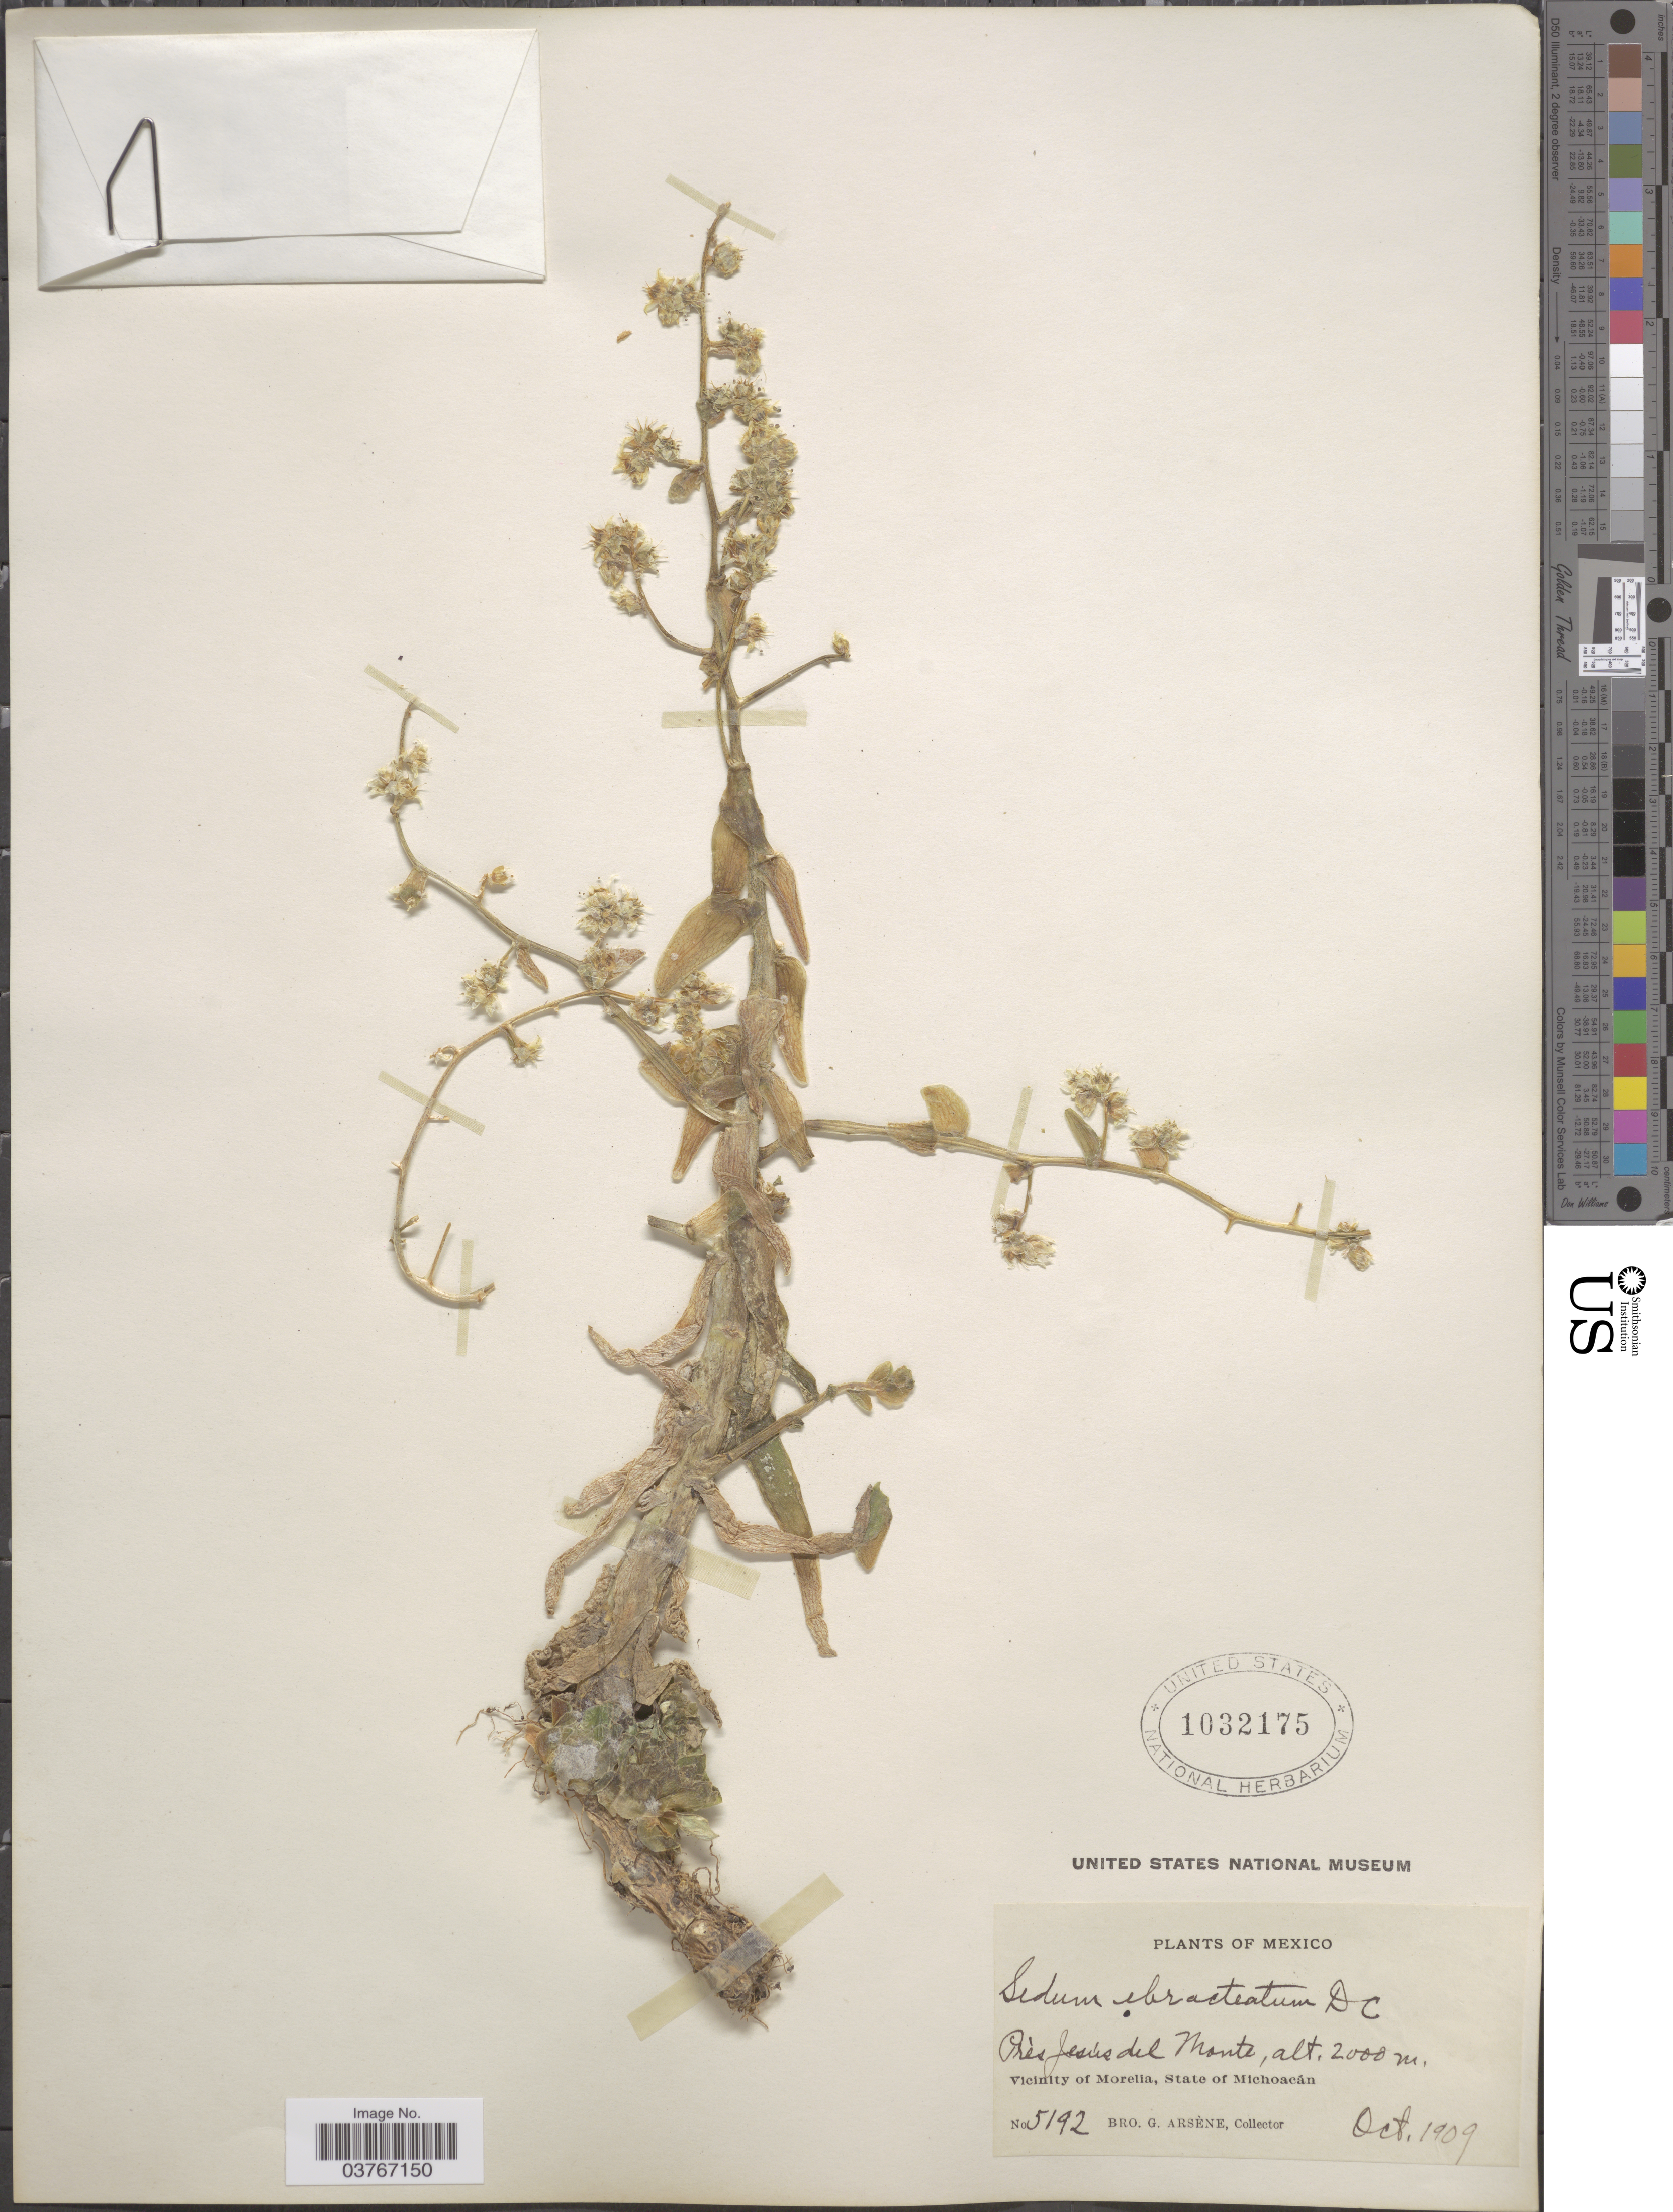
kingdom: Plantae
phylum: Tracheophyta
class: Magnoliopsida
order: Saxifragales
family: Crassulaceae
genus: Sedum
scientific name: Sedum ebracteatum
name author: Moc. & Sessé ex DC.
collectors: Bro. G. Arsène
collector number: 5192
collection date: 1909-10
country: Mexico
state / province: Michoacán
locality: Près Jesús del Monte, Vicinity of Morelia.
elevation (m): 2000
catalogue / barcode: US 1032175